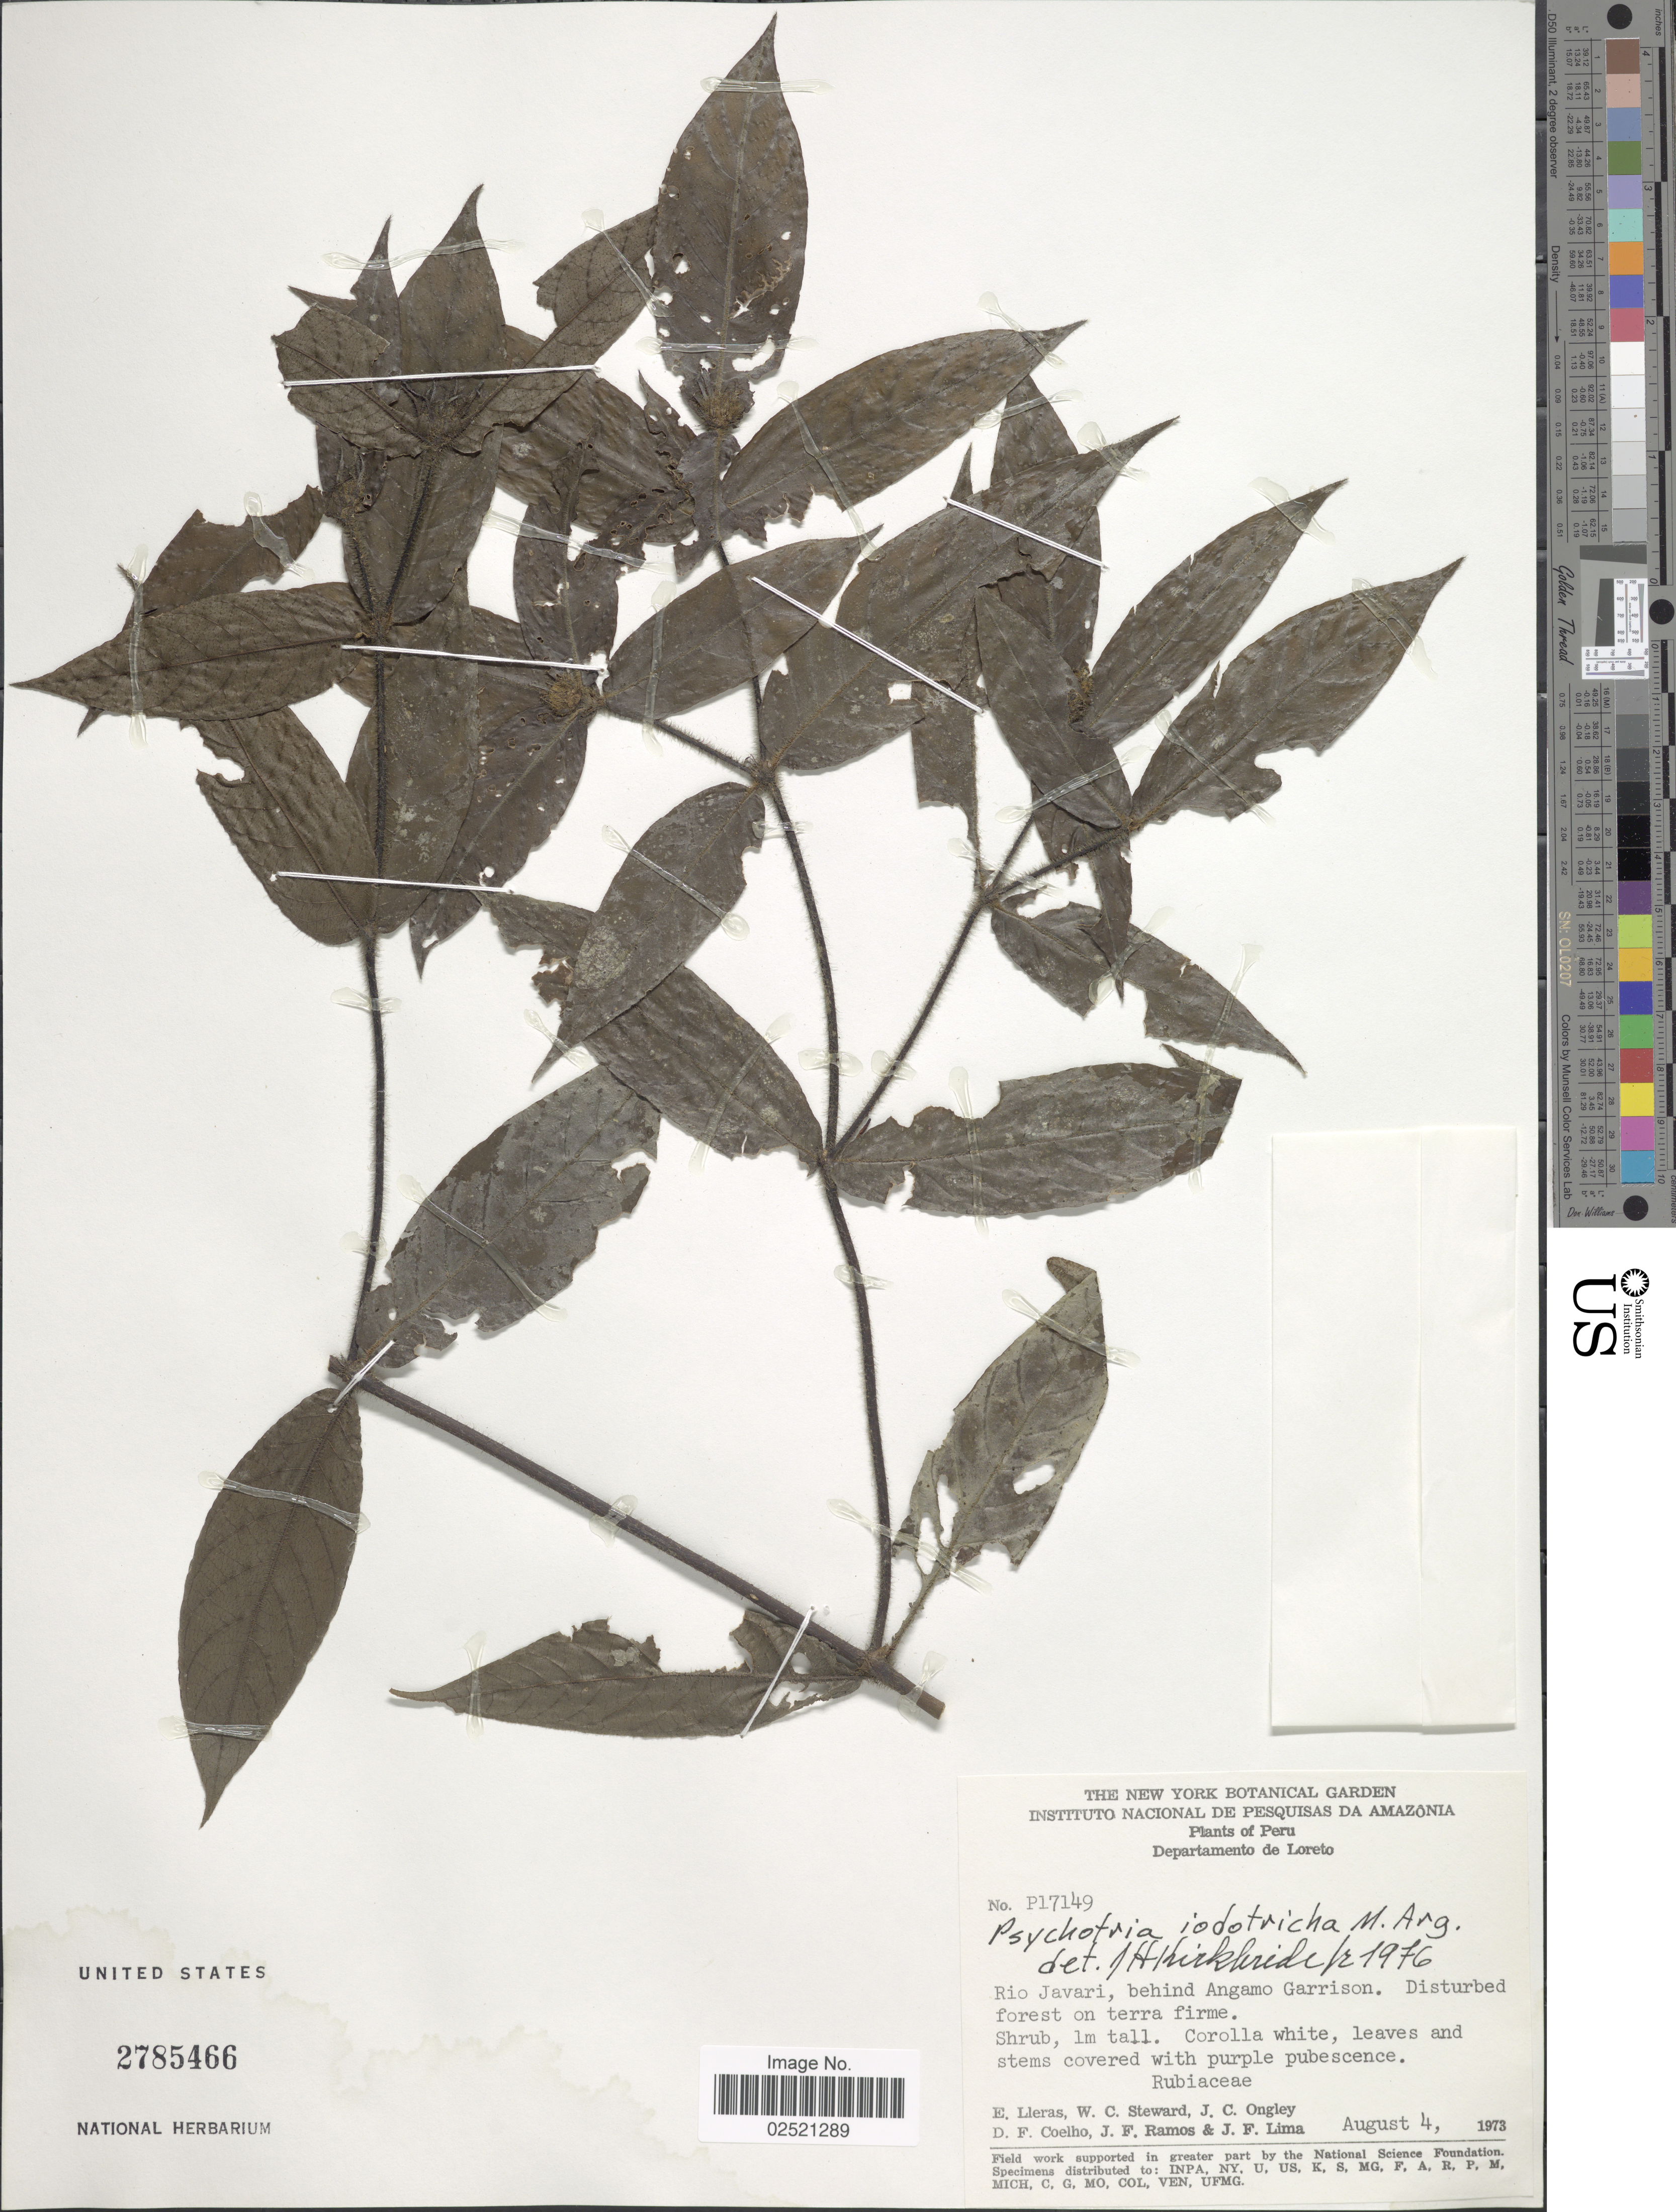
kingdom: Plantae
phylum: Tracheophyta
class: Magnoliopsida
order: Gentianales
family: Rubiaceae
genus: Psychotria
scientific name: Psychotria iodotricha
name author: Müll. Arg.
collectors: E. Lleras, W. C. Steward, J. C. Ongley, D. F. Coêlho & et al.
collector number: P17149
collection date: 1973-08-04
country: Peru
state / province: Loreto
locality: Rio Javari, behind Angamo Garrison, Disturbed forest on terra firme.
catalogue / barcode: US 2785466